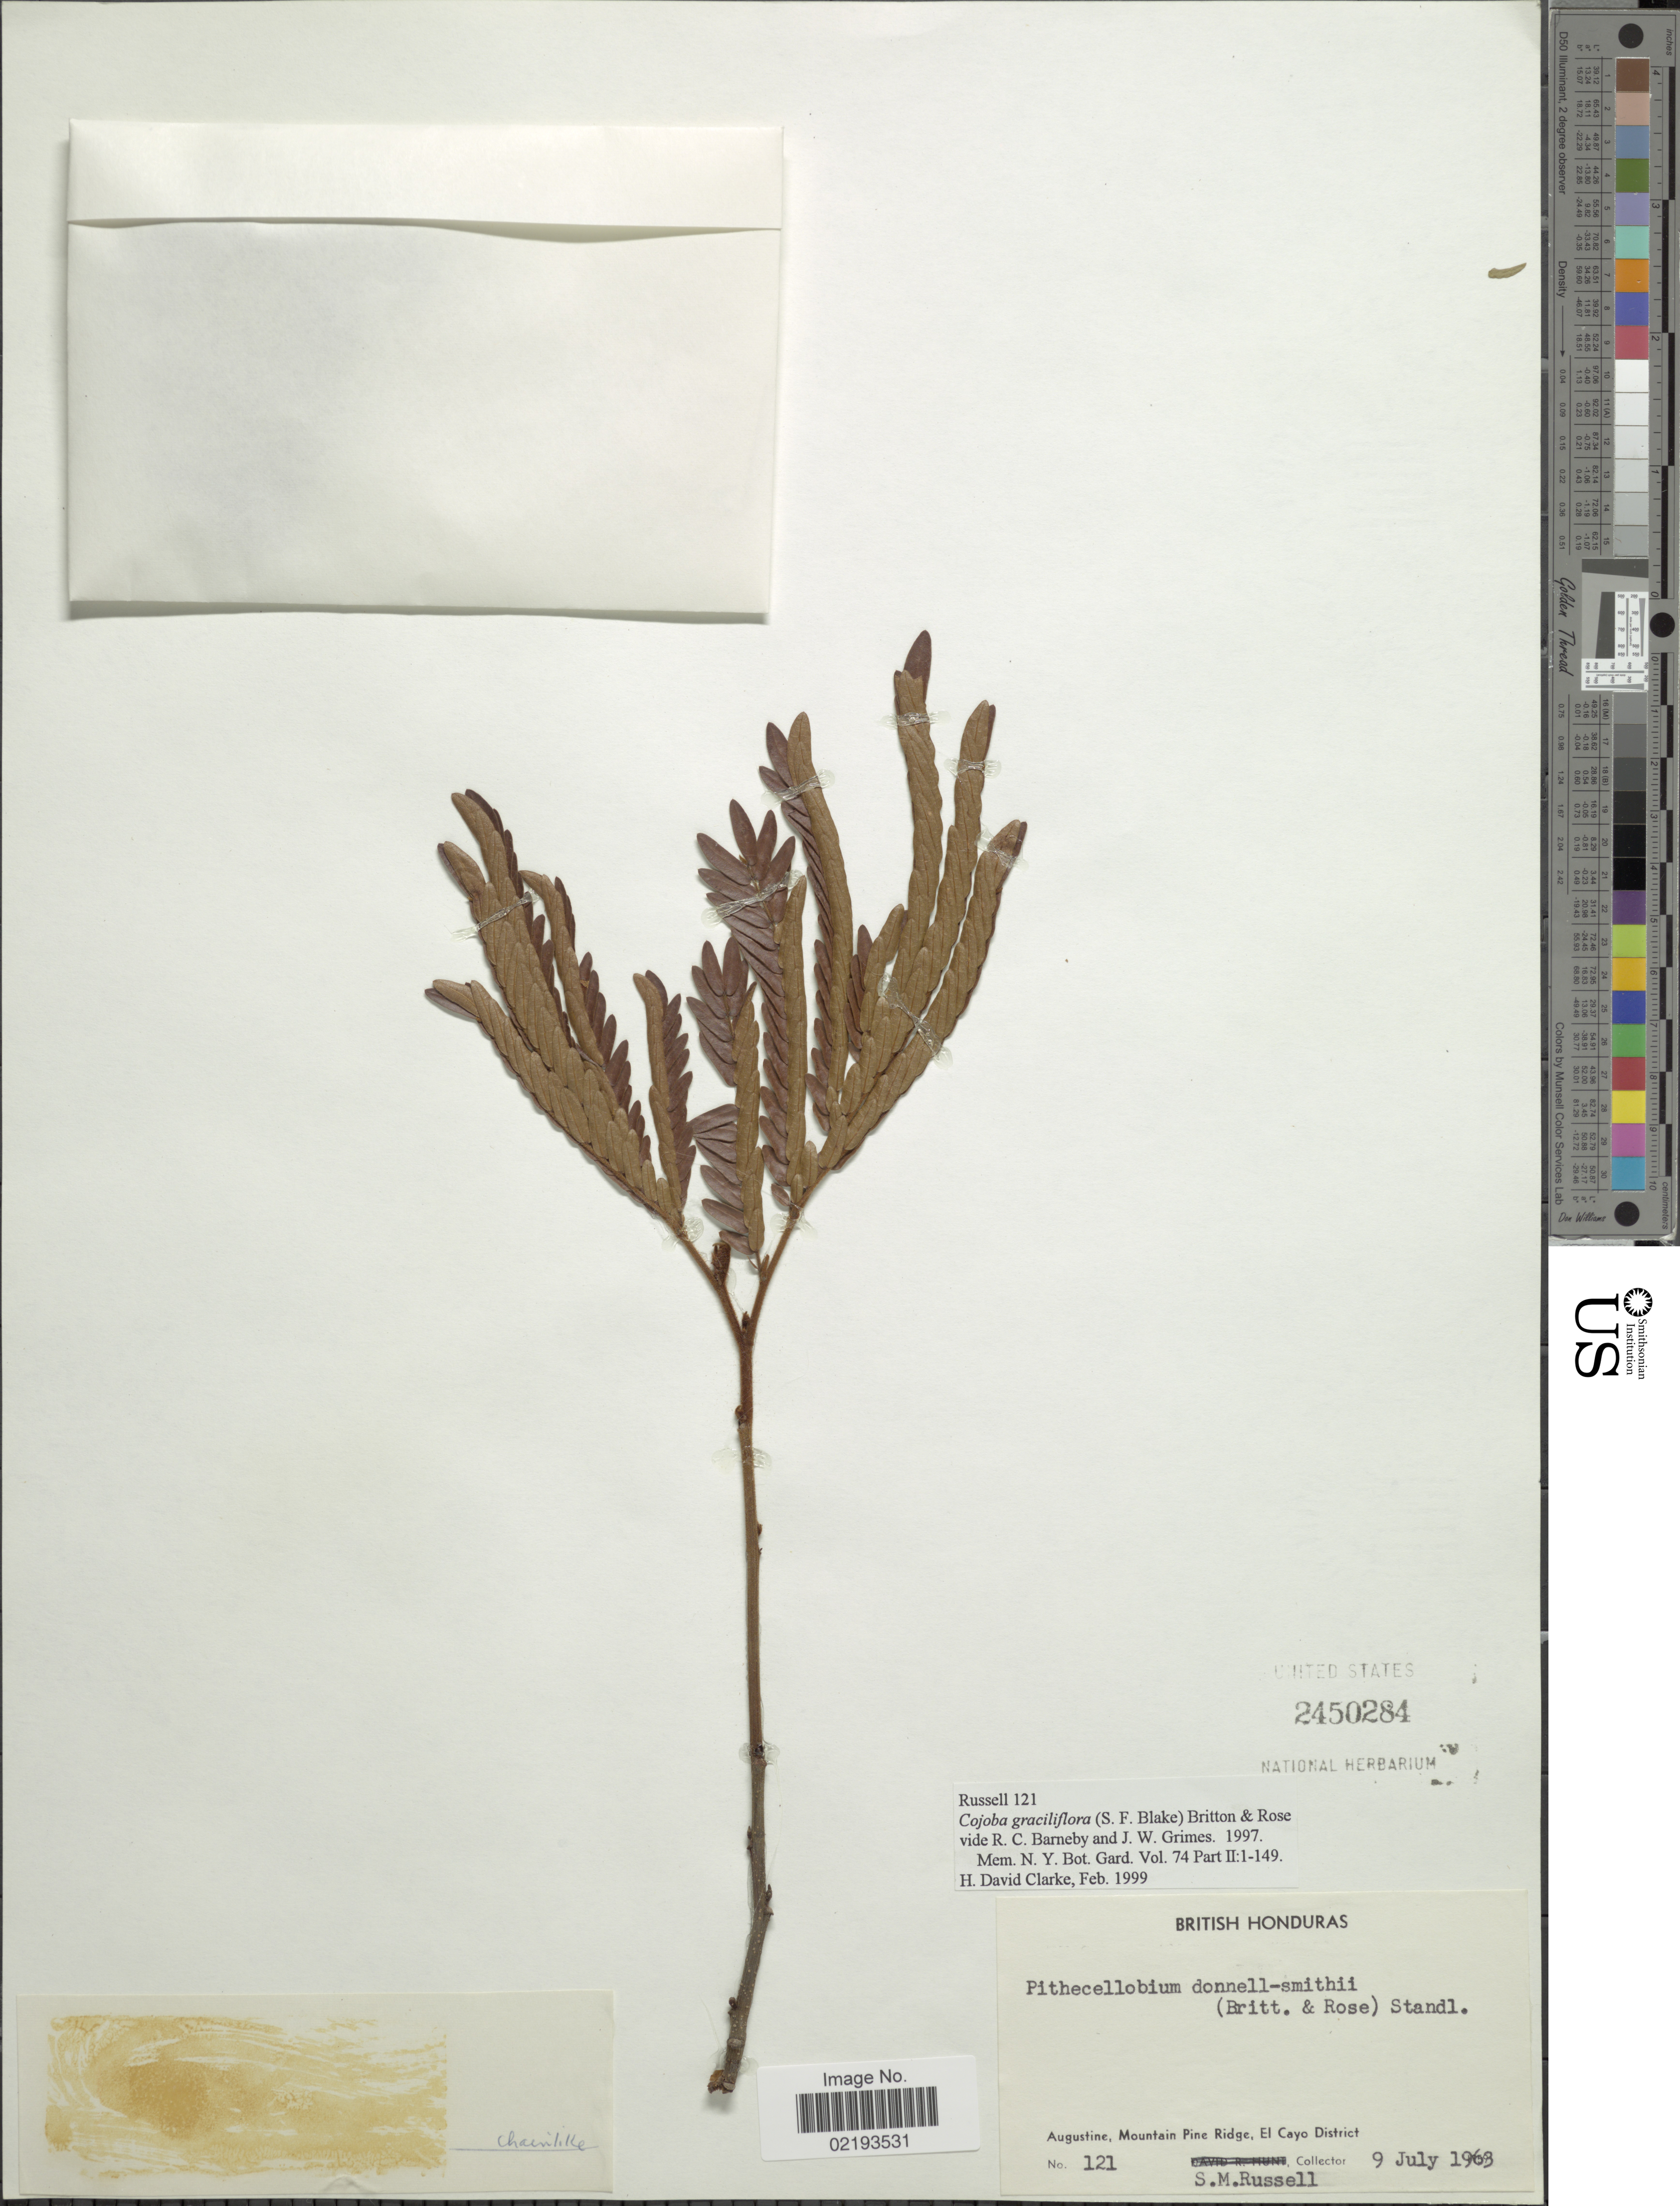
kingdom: Plantae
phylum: Tracheophyta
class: Magnoliopsida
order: Fabales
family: Fabaceae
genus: Cojoba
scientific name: Cojoba graciliflora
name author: (S.F. Blake) Britton & Rose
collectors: S. Russell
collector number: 121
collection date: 1963-07-09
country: Belize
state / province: Cayo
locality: British Honduras, Augustine, Mountain Pine Ridge, El Cayo District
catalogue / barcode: US 2450284